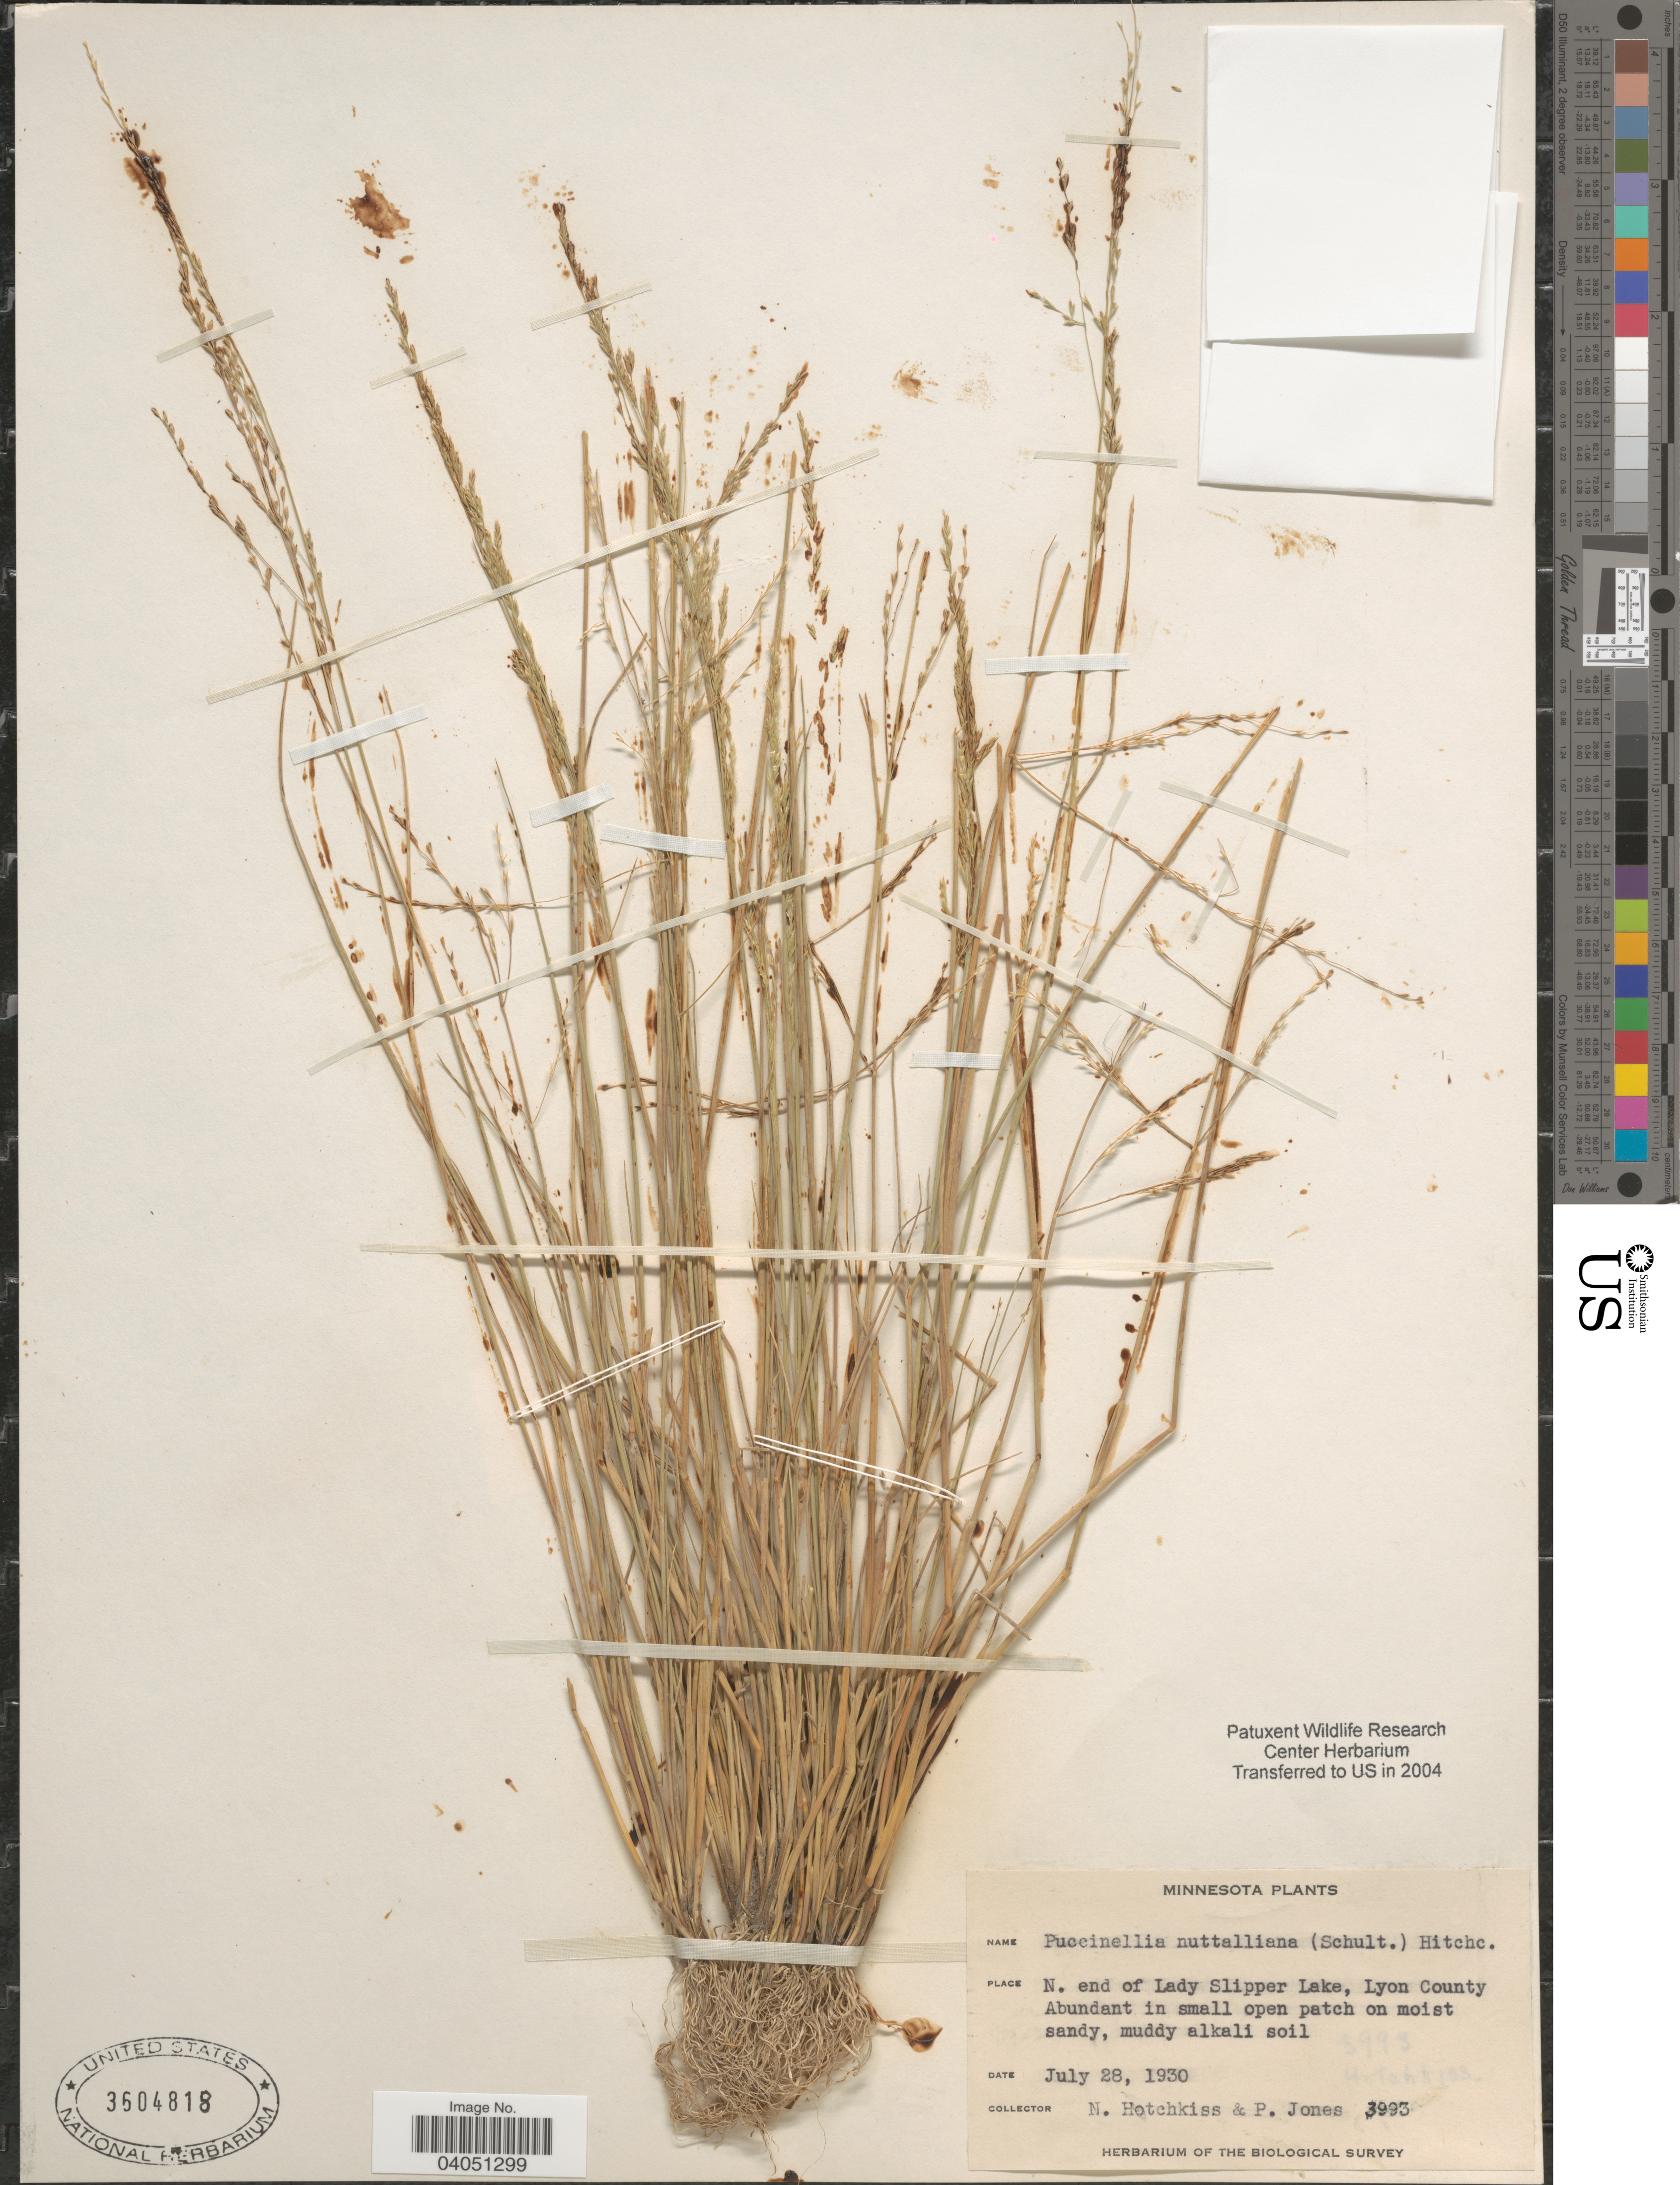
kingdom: Plantae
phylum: Tracheophyta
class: Liliopsida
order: Poales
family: Poaceae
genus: Puccinellia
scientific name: Puccinellia nuttalliana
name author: (Schult.) Hitchc.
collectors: N. Hotchkiss & P. Jones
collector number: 3993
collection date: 1930-07-28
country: United States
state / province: Minnesota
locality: N. end of Lady Slipper Lake, Lyon County.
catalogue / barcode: US 3604818